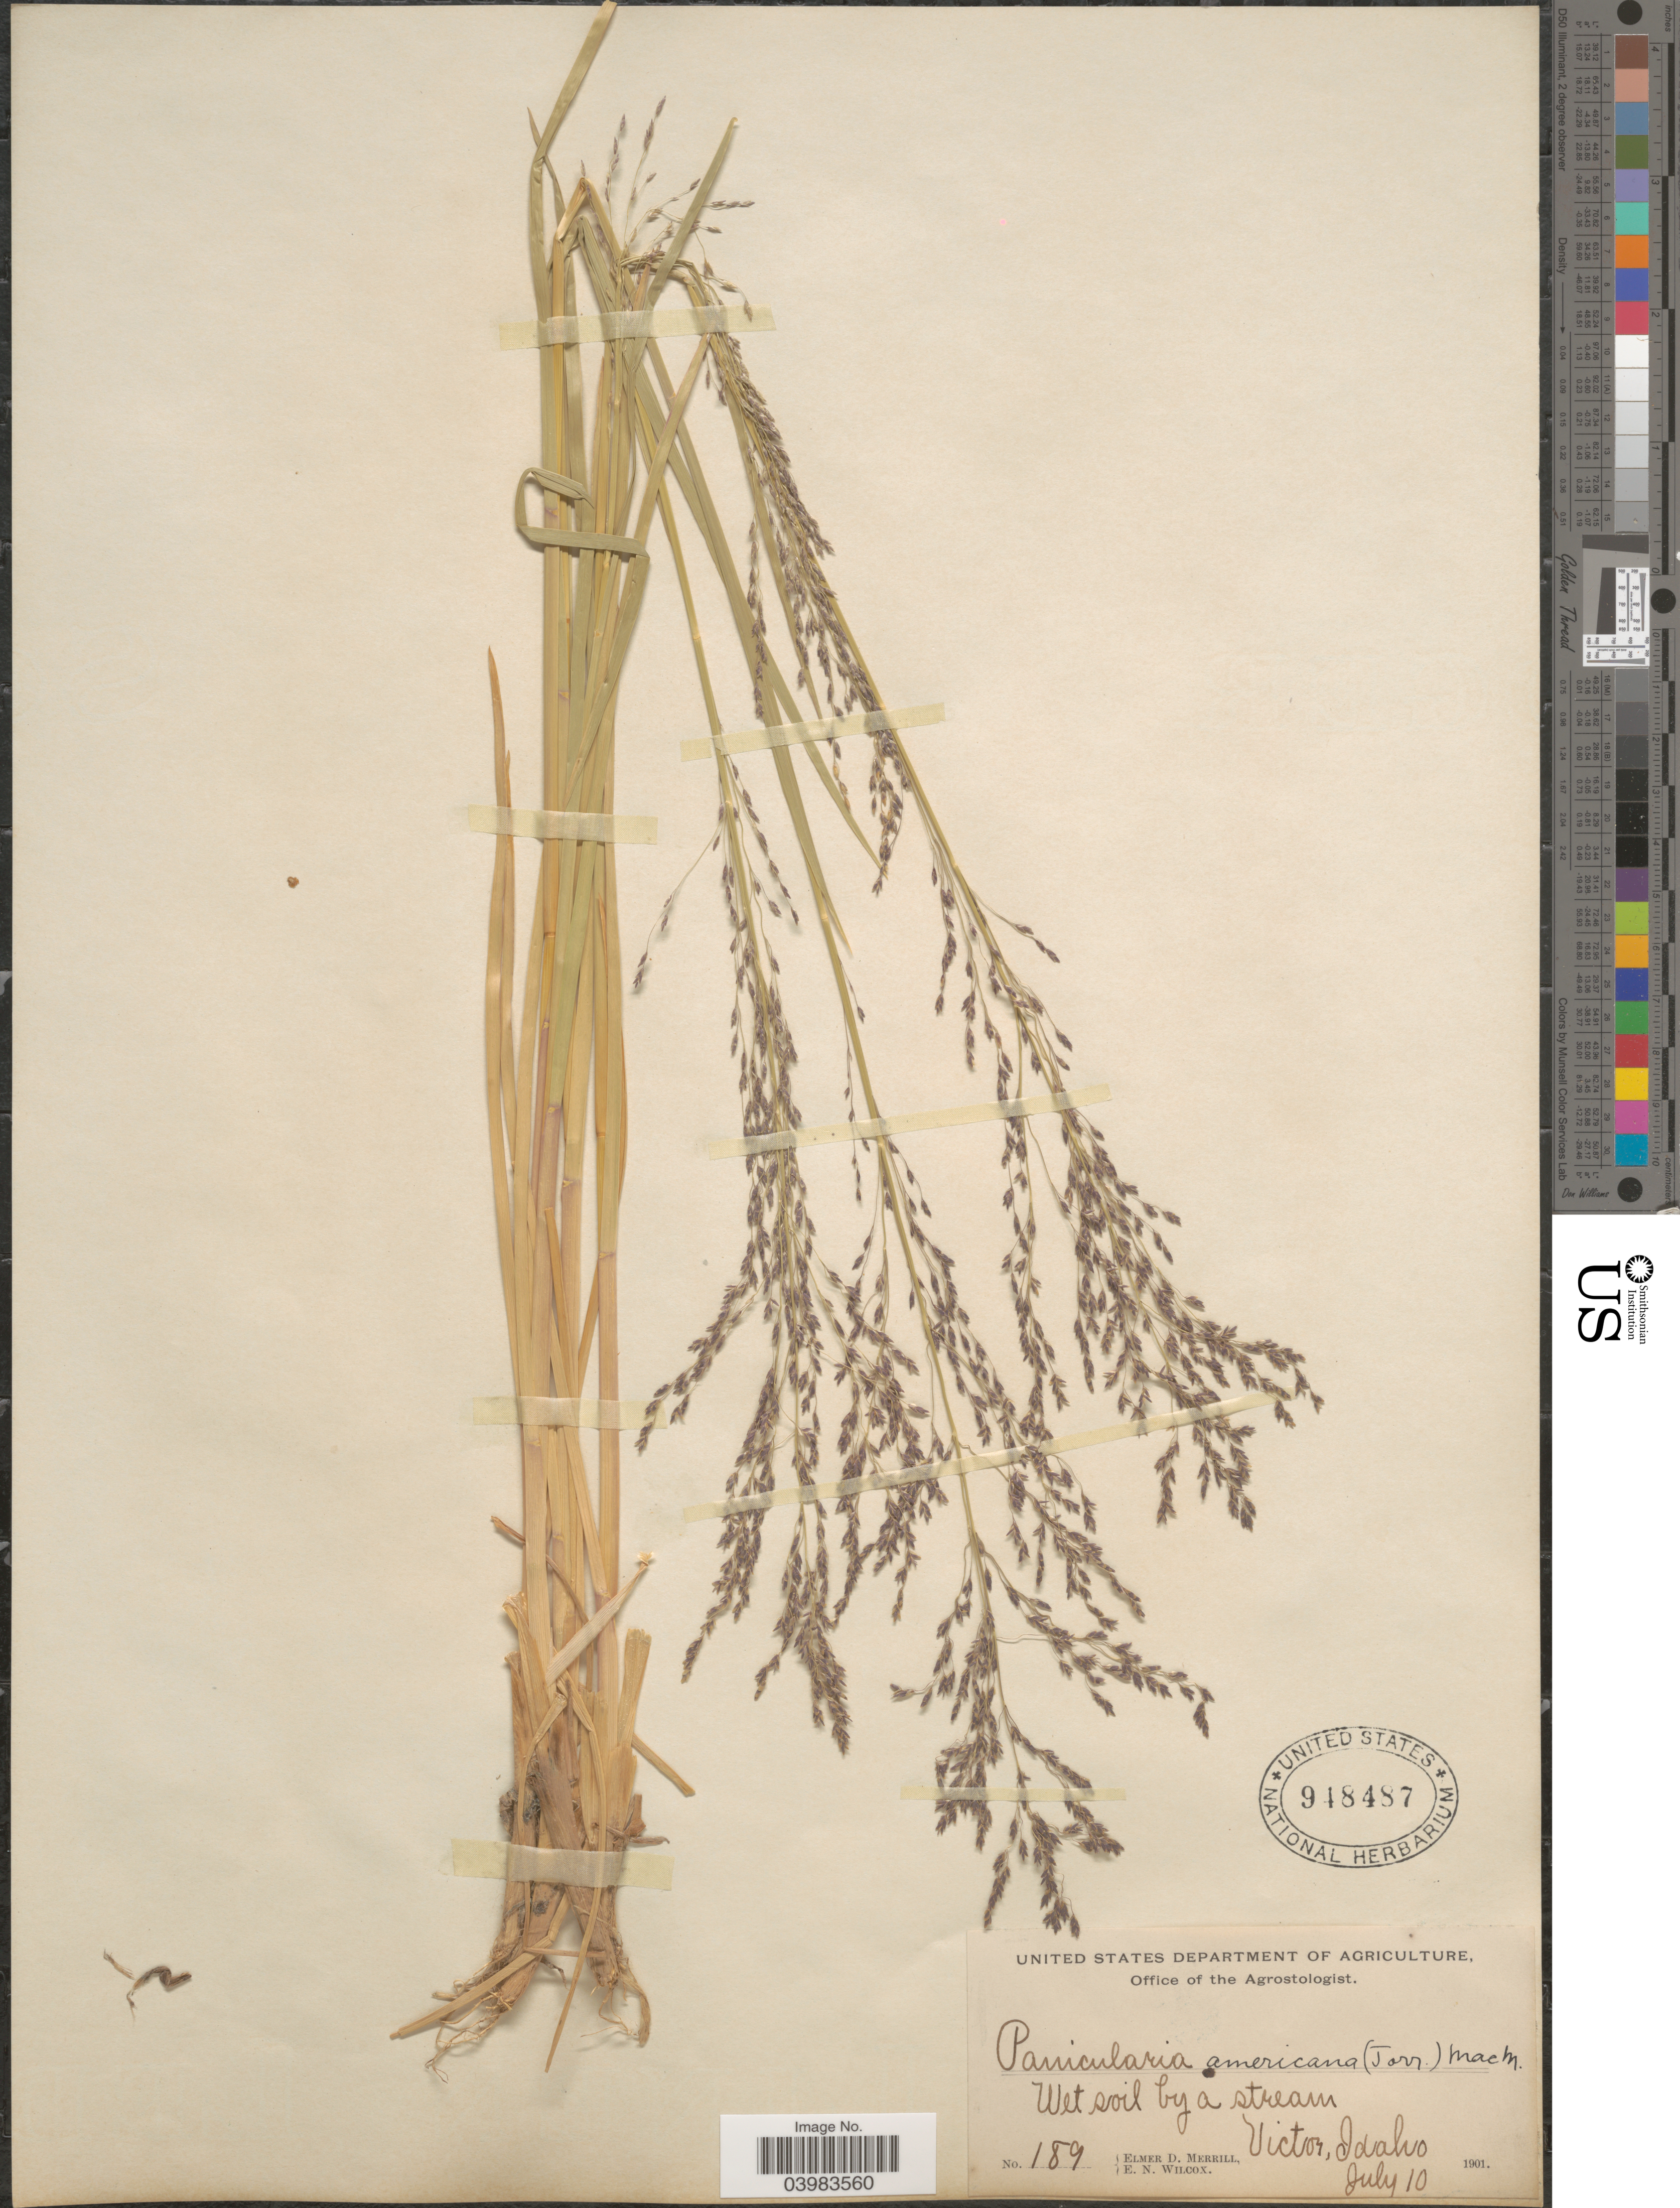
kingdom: Plantae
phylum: Tracheophyta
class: Liliopsida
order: Poales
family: Poaceae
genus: Glyceria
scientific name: Glyceria grandis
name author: S. Watson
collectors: E. D. Merrill & E. Wilcox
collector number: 189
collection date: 1901-07-10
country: United States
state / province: Idaho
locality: Wet soil by a stream. Victor.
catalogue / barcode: US 948487